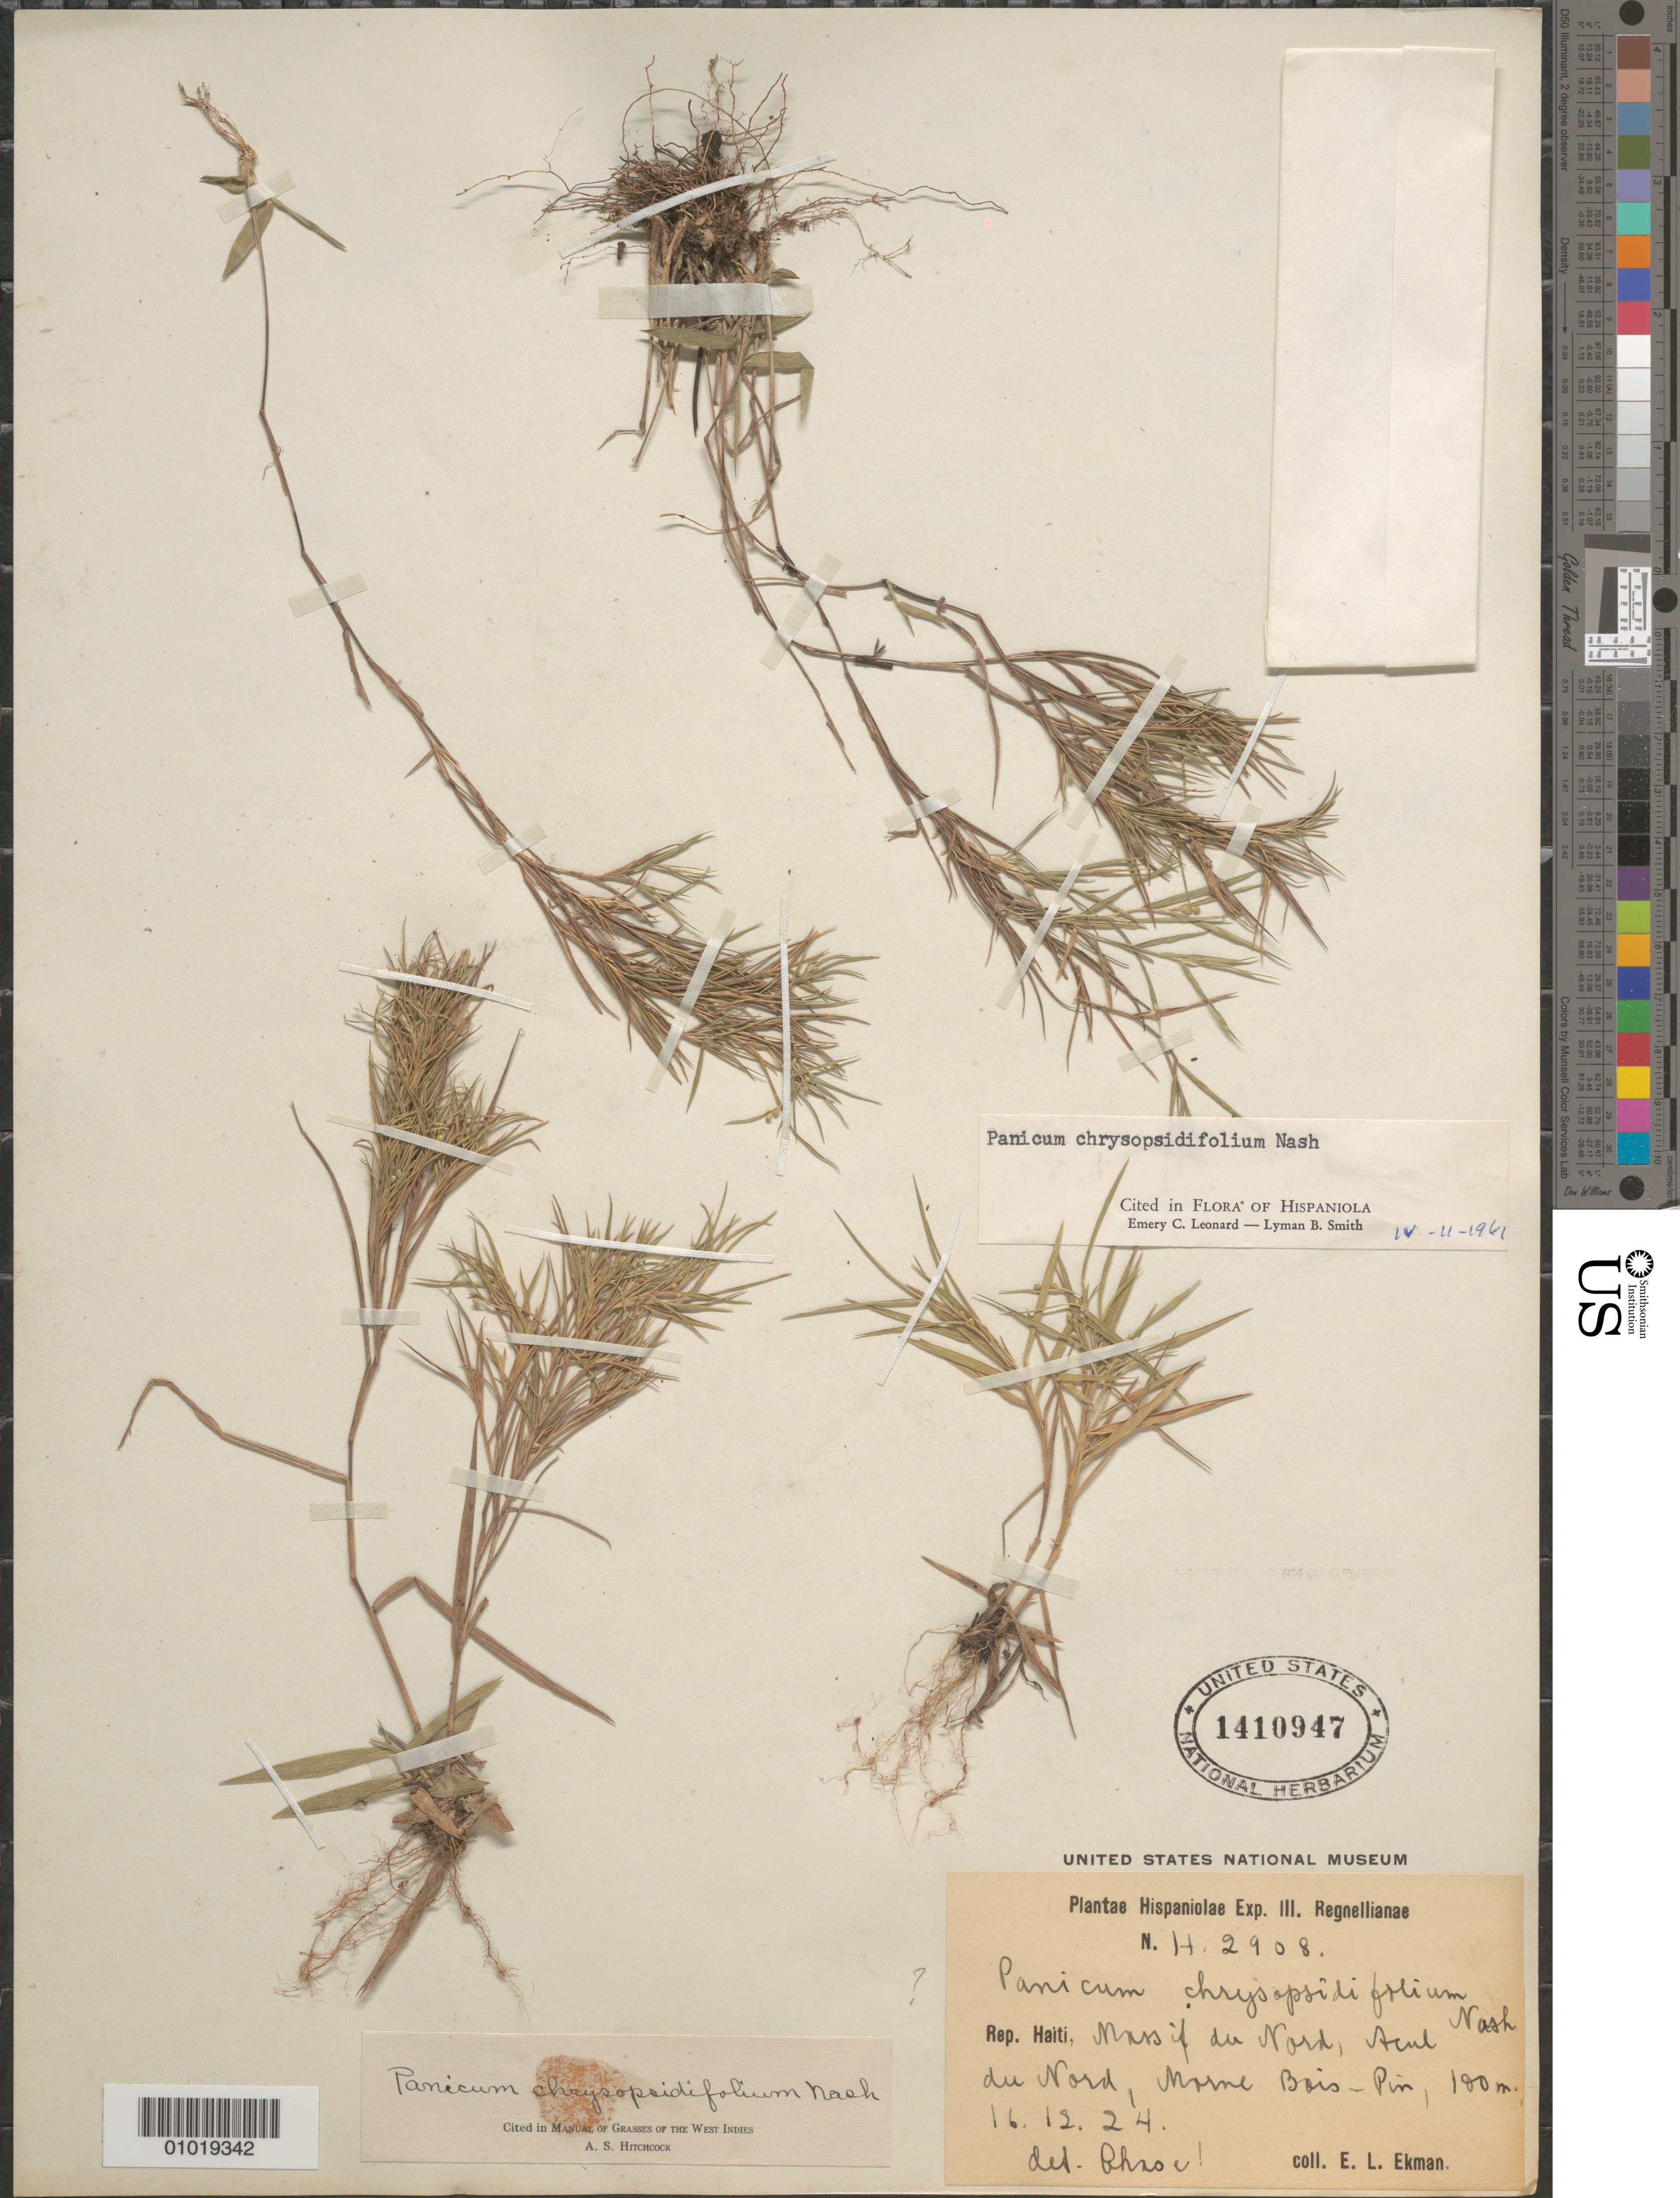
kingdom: Plantae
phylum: Tracheophyta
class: Liliopsida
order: Poales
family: Poaceae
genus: Panicum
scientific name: Panicum chrysopsidifolium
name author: Nash ex Small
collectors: E. L. Ekman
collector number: H 2908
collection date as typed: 16 Dec 1924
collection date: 1924-12-16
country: Haiti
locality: Massif du Nord, Acue Nash du Nord, Morne Boi-Pin,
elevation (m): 100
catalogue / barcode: US 1410947